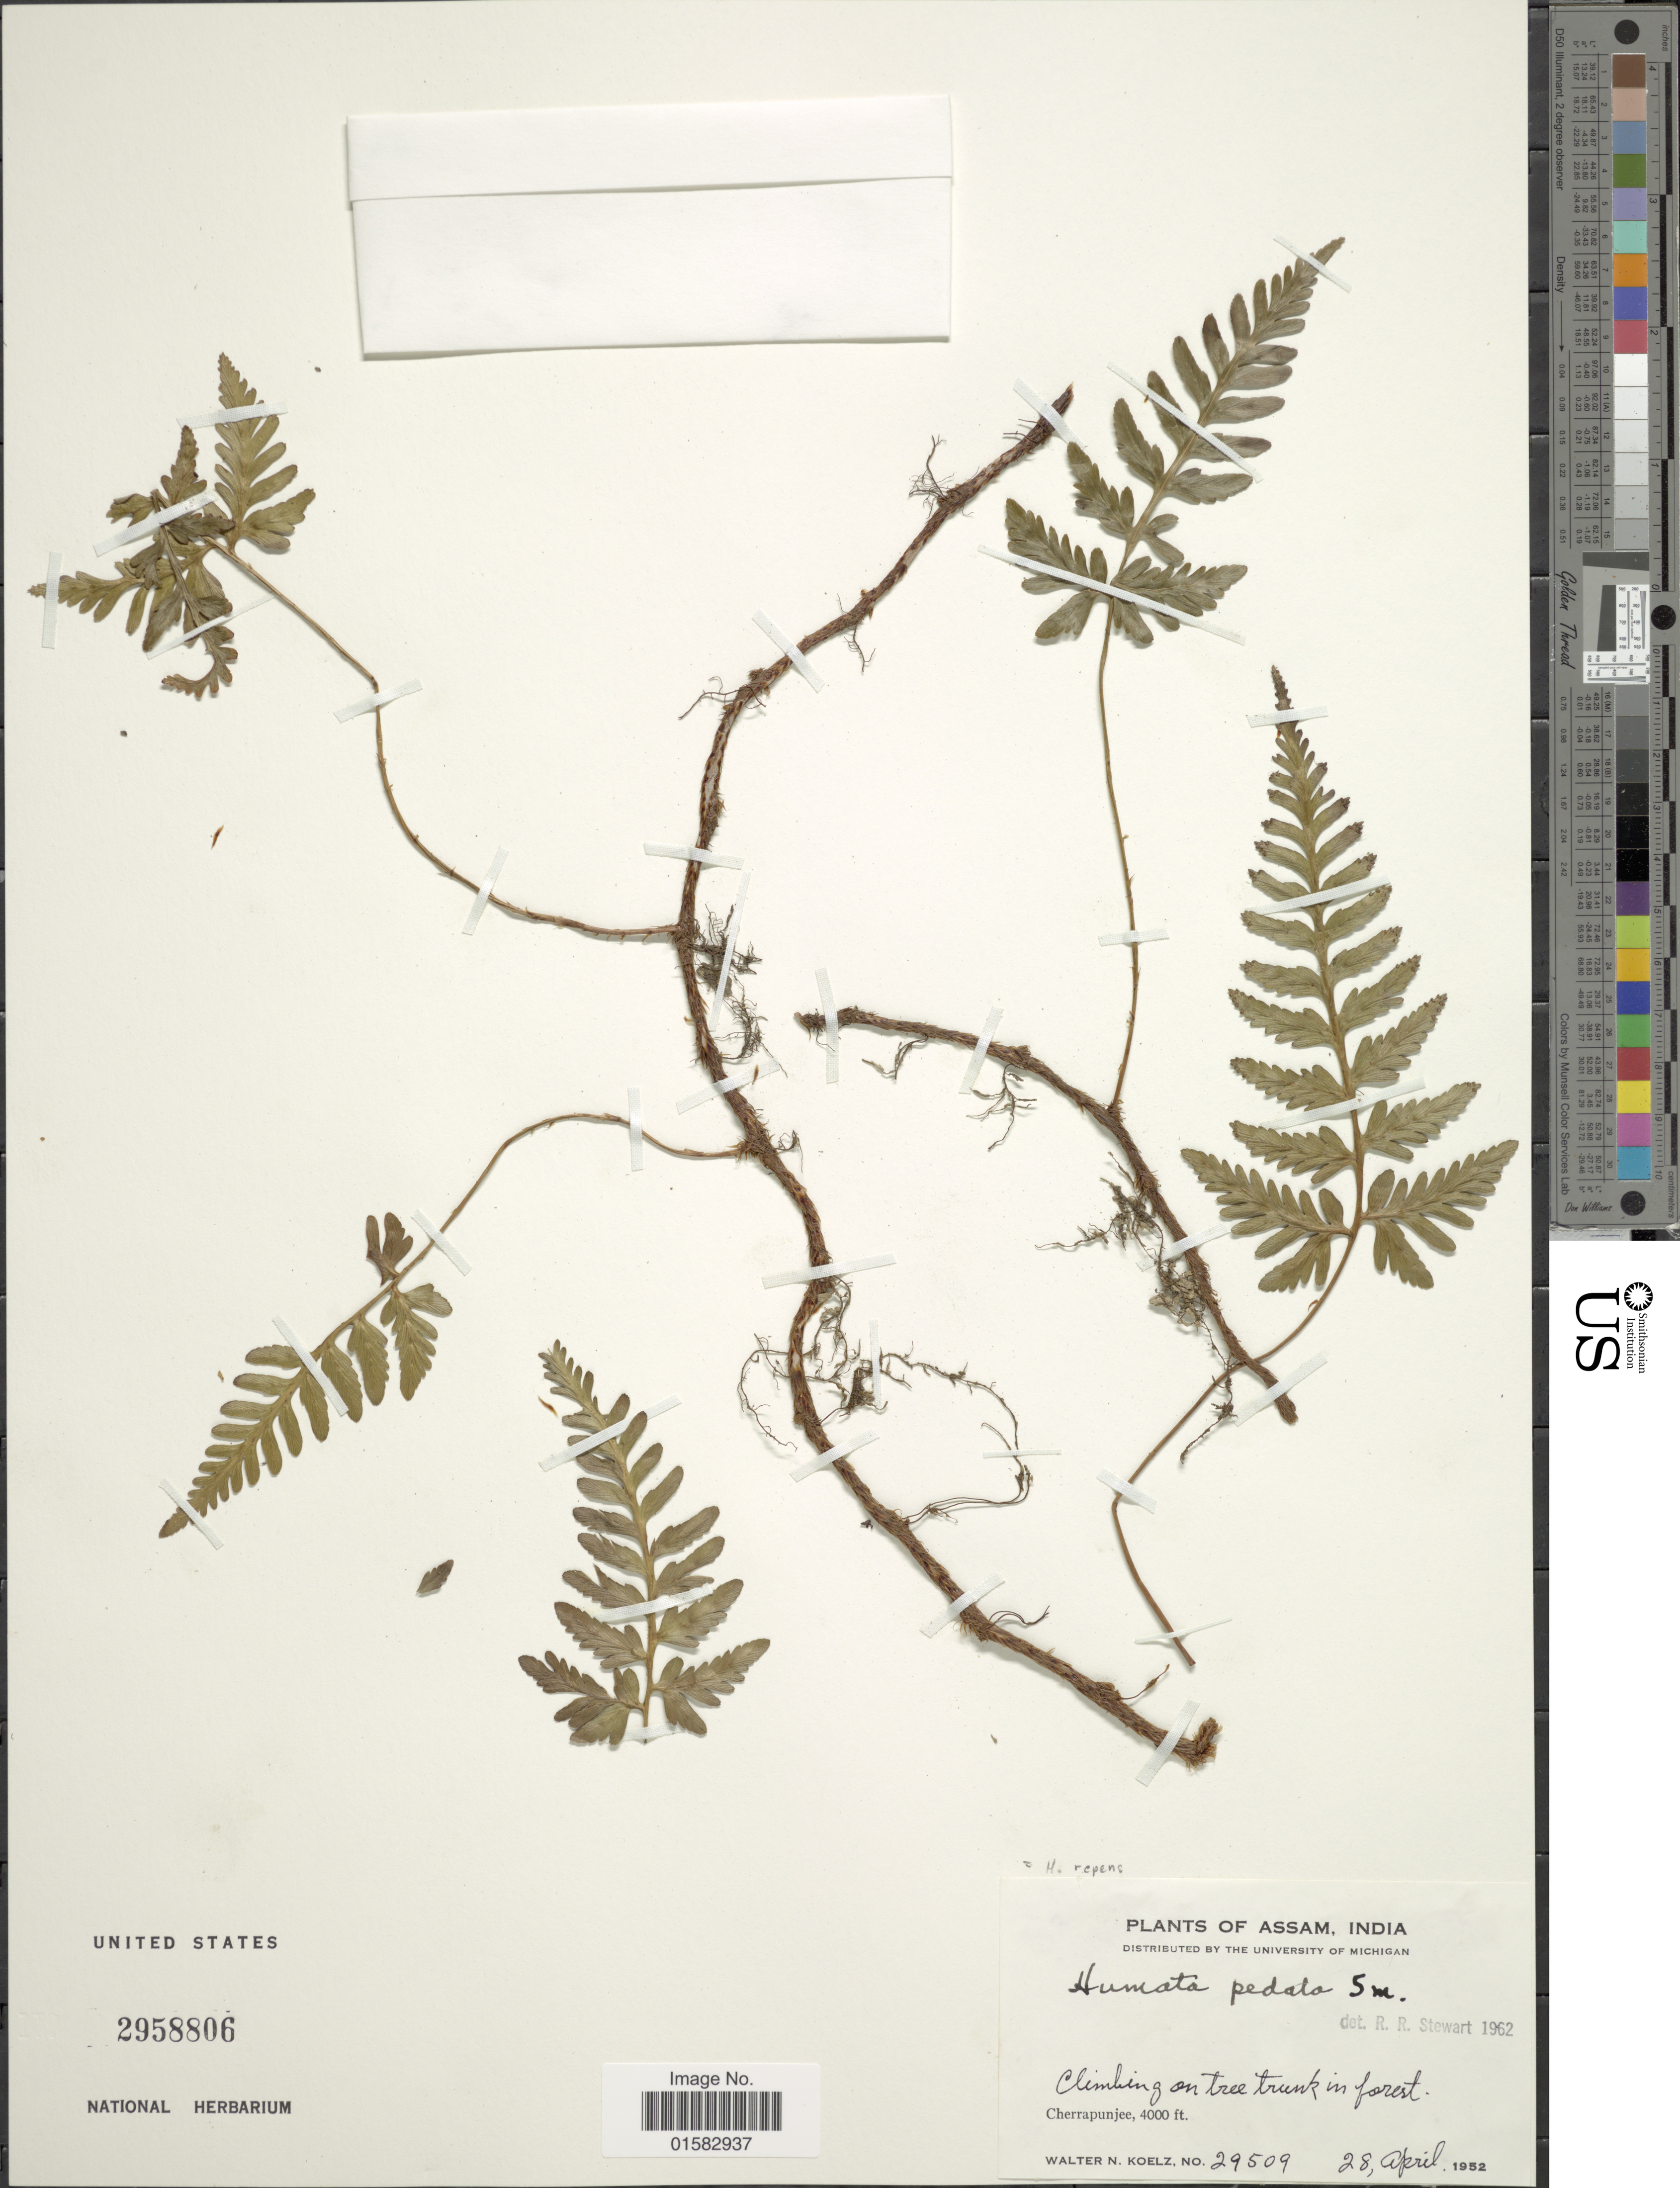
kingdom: Plantae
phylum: Tracheophyta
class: Polypodiopsida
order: Polypodiales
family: Davalliaceae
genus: Davallia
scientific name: Davallia repens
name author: (L. f.) Kuhn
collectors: W. N. Koelz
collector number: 29509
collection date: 1952-04-28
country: India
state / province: Assam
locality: Cherrapunjee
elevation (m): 1219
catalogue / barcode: US 2958806